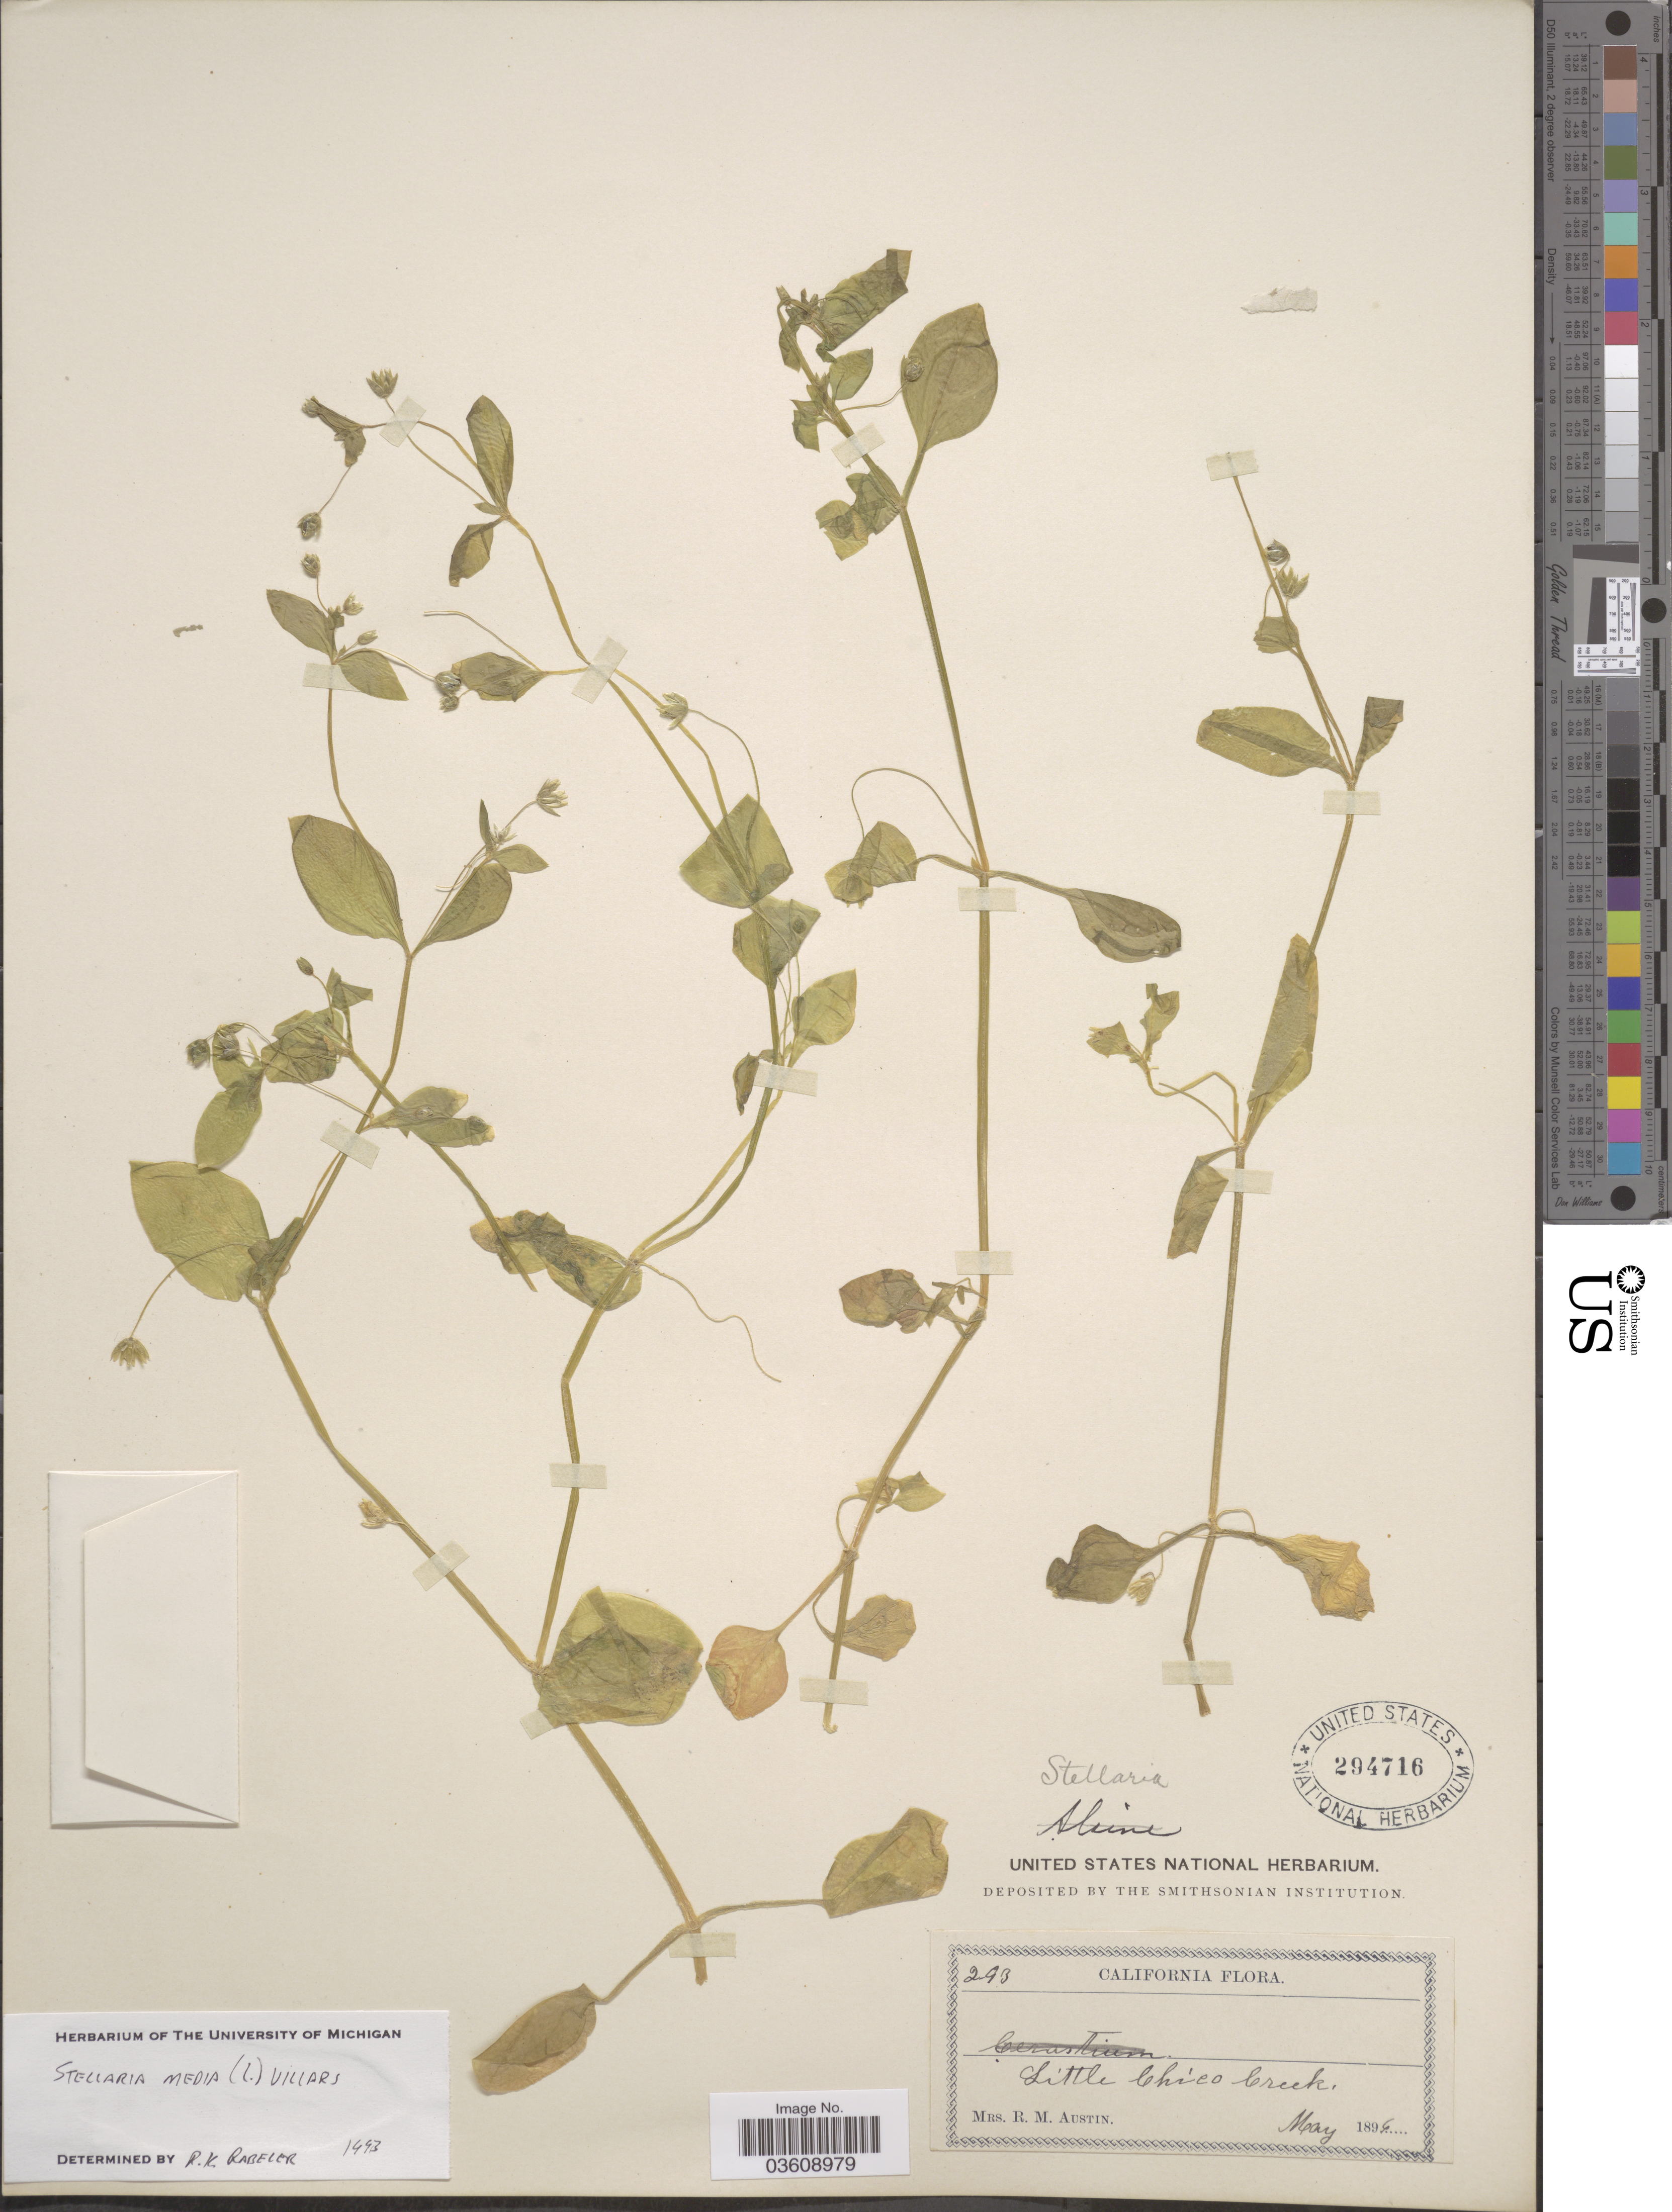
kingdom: Plantae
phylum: Tracheophyta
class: Magnoliopsida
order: Caryophyllales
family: Caryophyllaceae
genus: Stellaria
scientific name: Stellaria media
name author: (L.) Vill.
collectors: R. Austin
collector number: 293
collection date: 1896-05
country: United States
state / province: California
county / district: Butte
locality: Little Chico Creek.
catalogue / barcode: US 294716